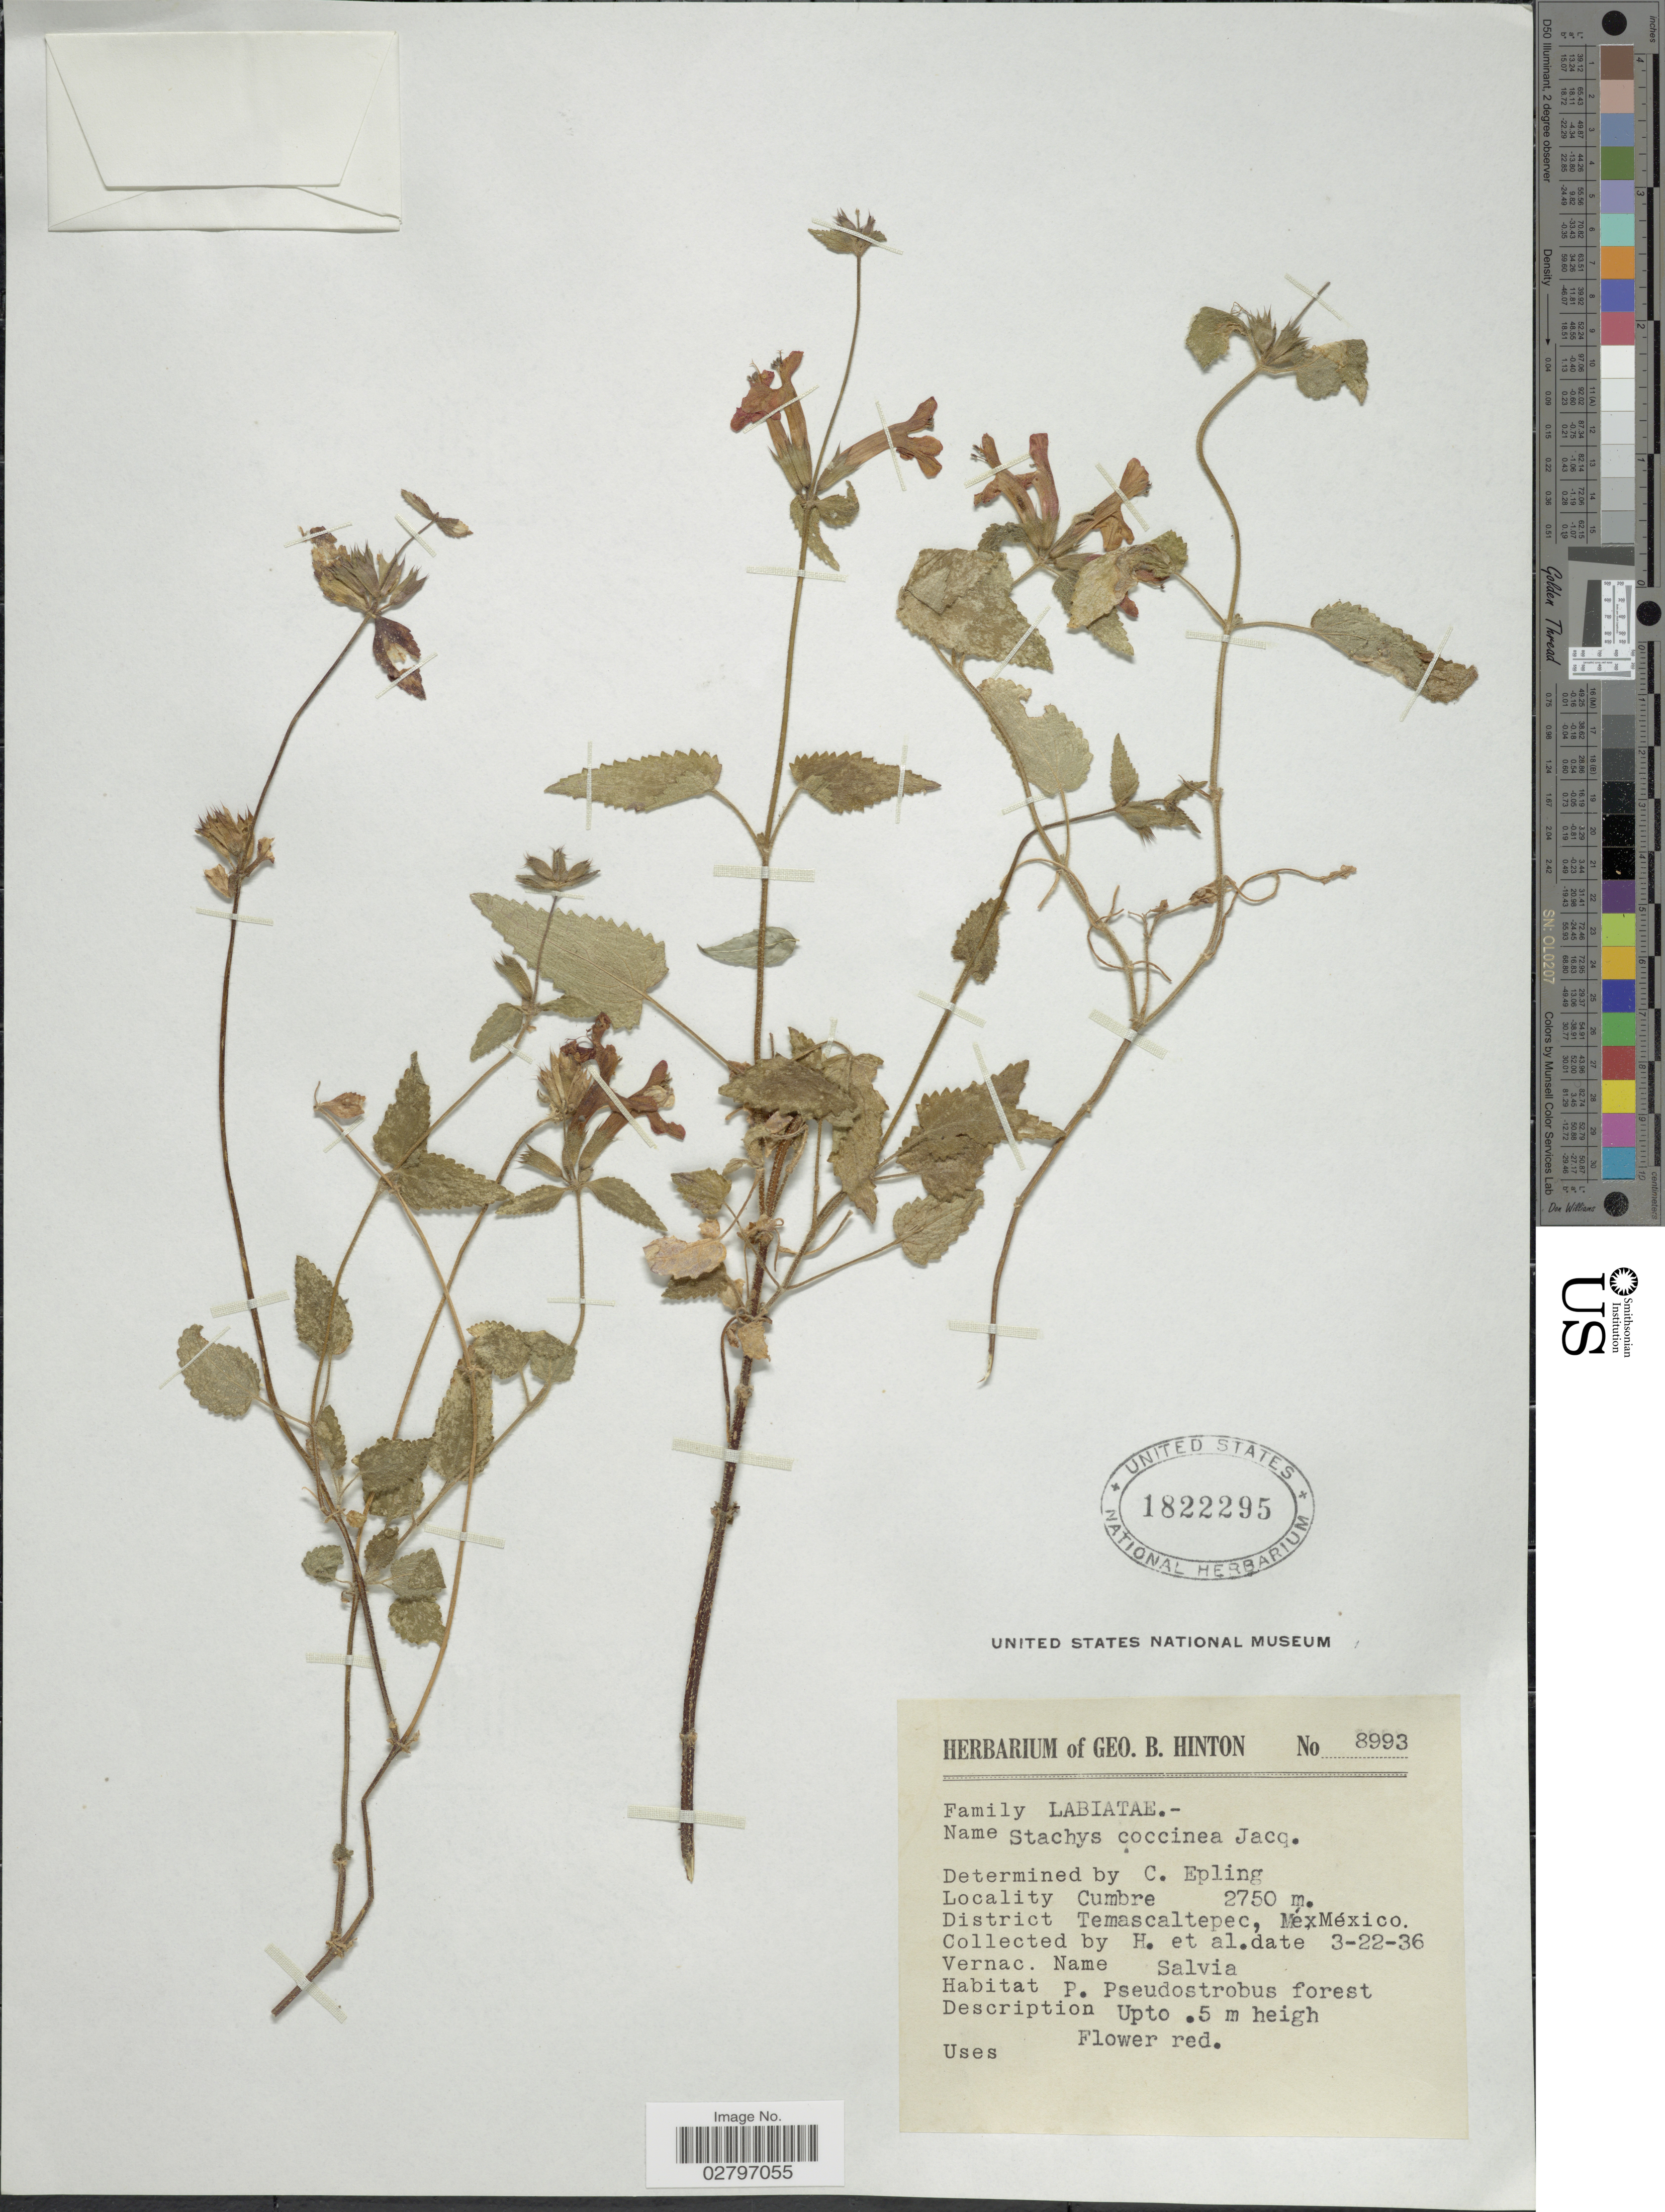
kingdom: Plantae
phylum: Tracheophyta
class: Magnoliopsida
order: Lamiales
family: Lamiaceae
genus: Stachys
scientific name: Stachys coccinea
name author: Ortega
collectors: G. B. Hinton & et al.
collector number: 8993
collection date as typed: Transcribed d/m/y: 22/3/36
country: Mexico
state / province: México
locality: Cumbre, District Temascaltepec, Méx, México.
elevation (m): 2750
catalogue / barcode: US 1822295